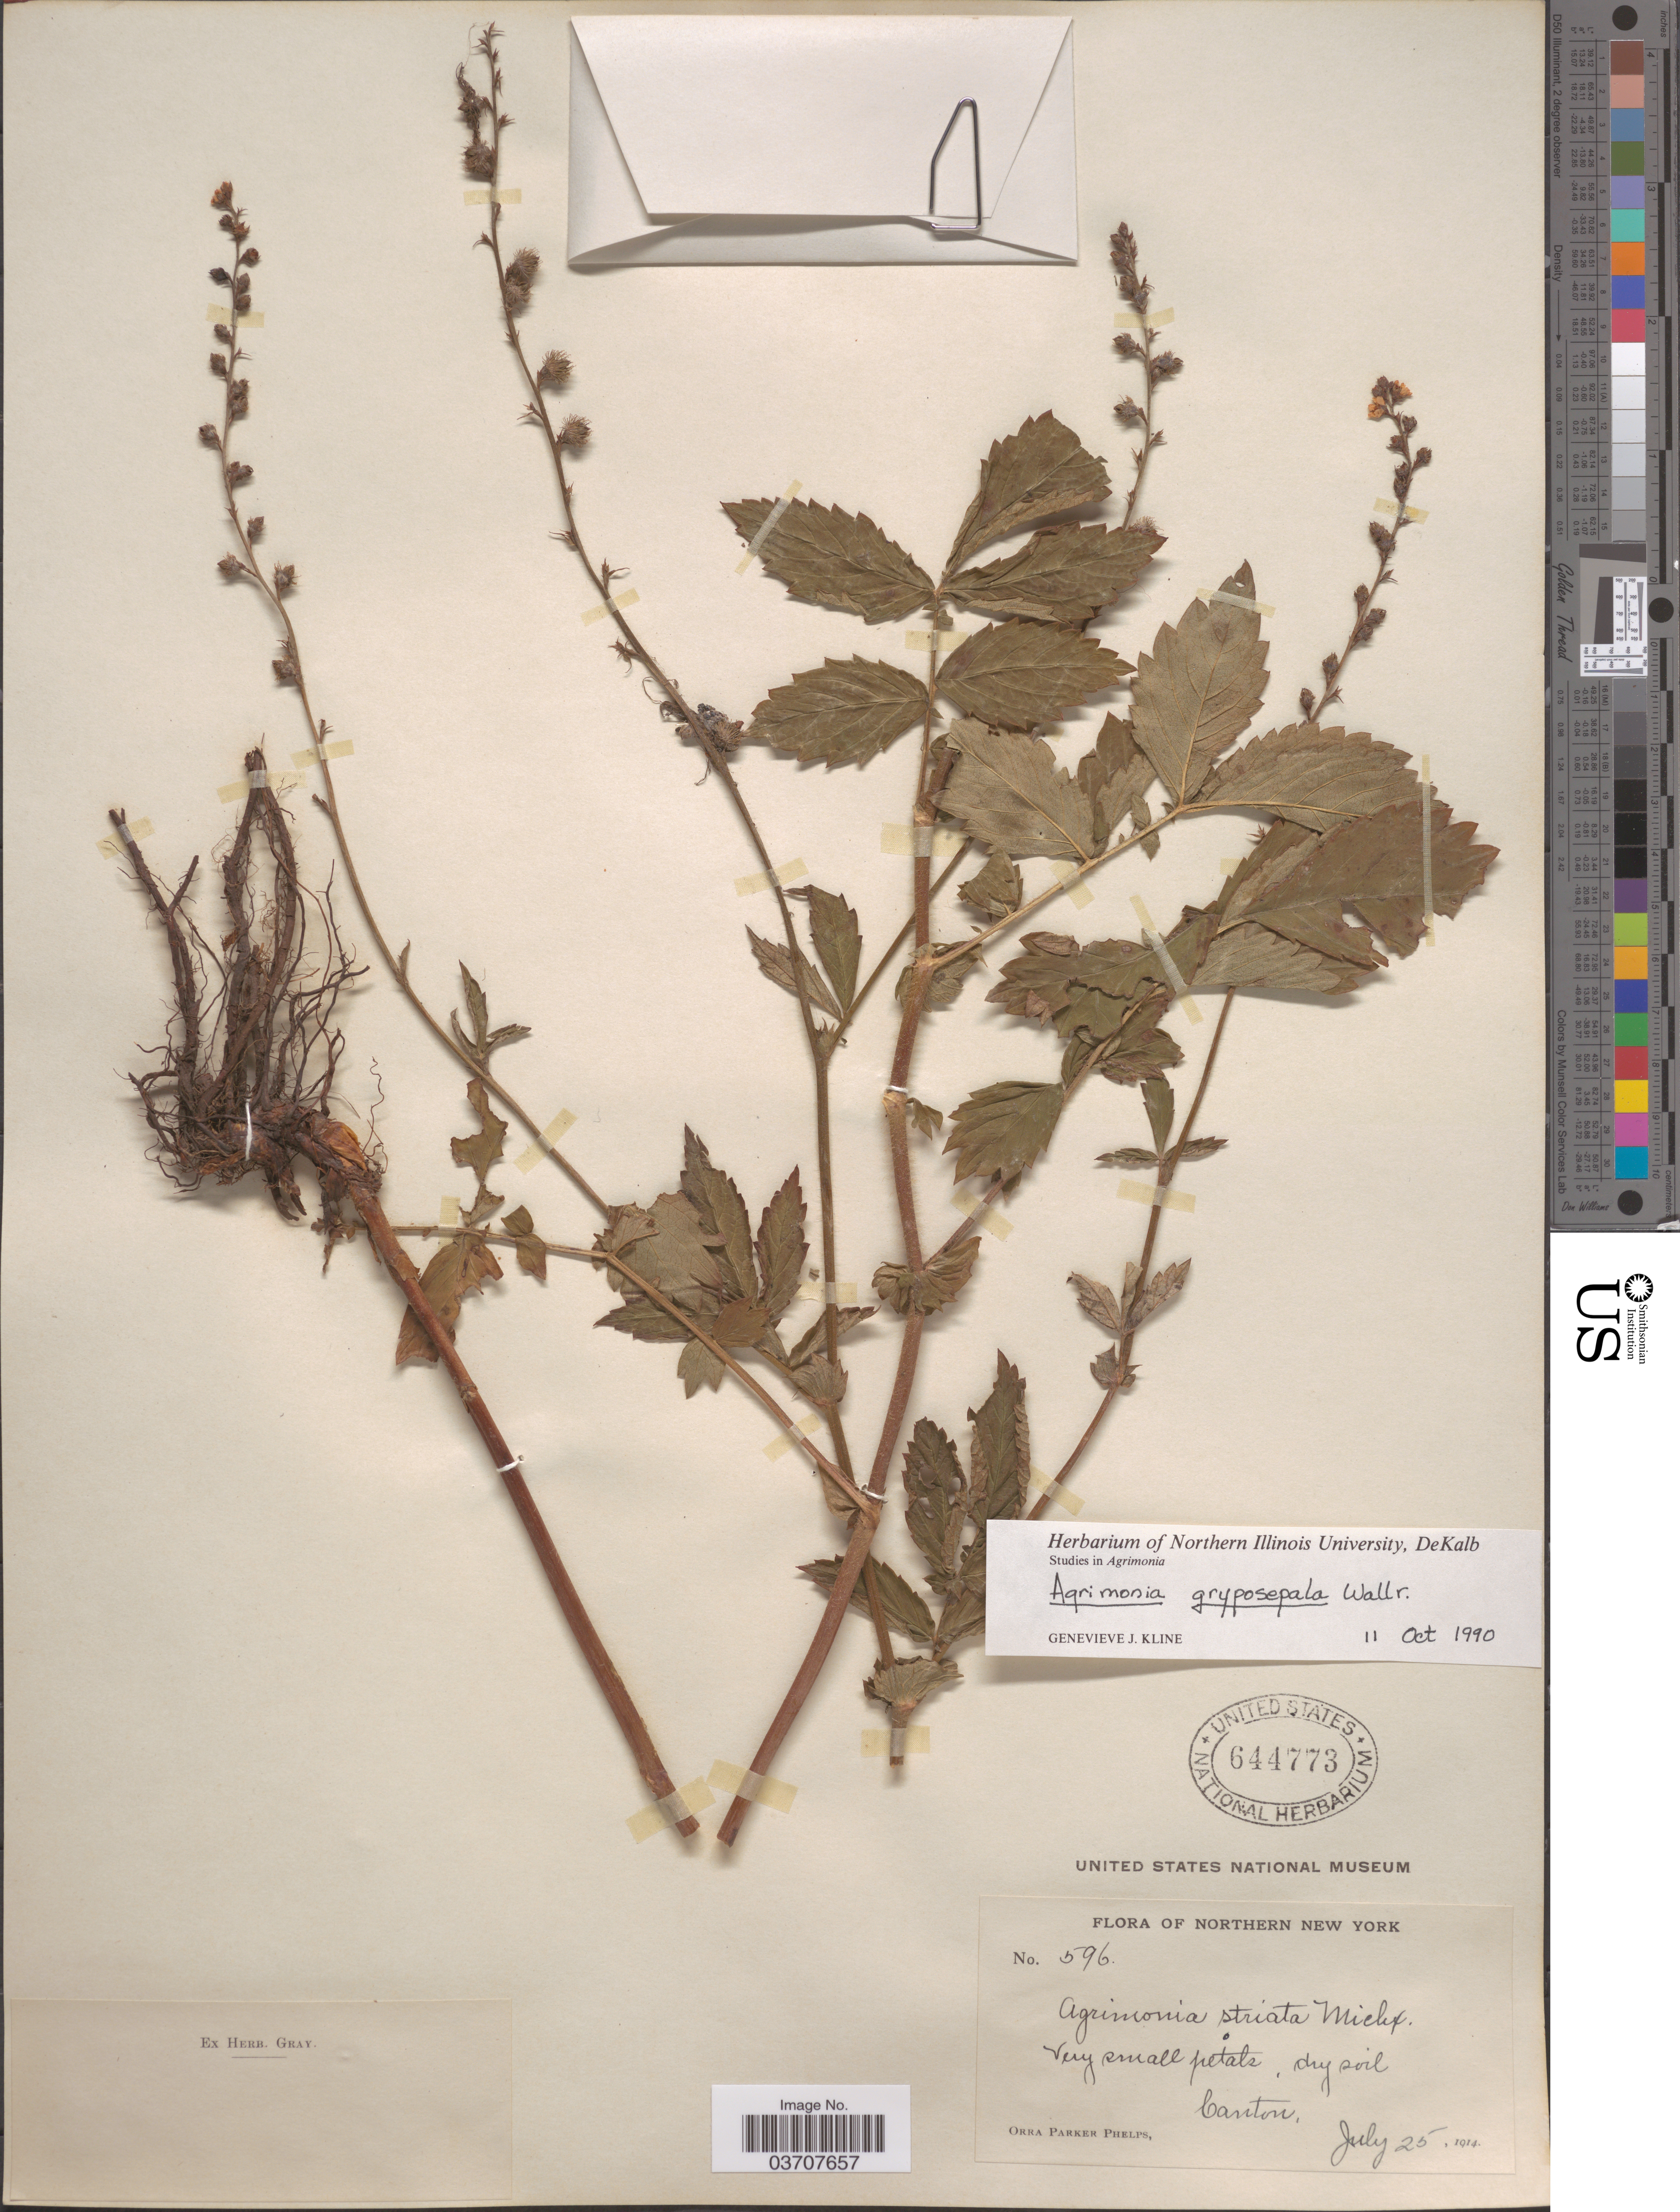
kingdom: Plantae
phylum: Tracheophyta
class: Magnoliopsida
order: Rosales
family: Rosaceae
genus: Agrimonia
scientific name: Agrimonia gryposepala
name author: Wallr.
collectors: O. P. Phelps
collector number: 596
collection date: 1914-07-25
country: United States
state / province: New York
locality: Northern New York. Canton.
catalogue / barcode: US 644773